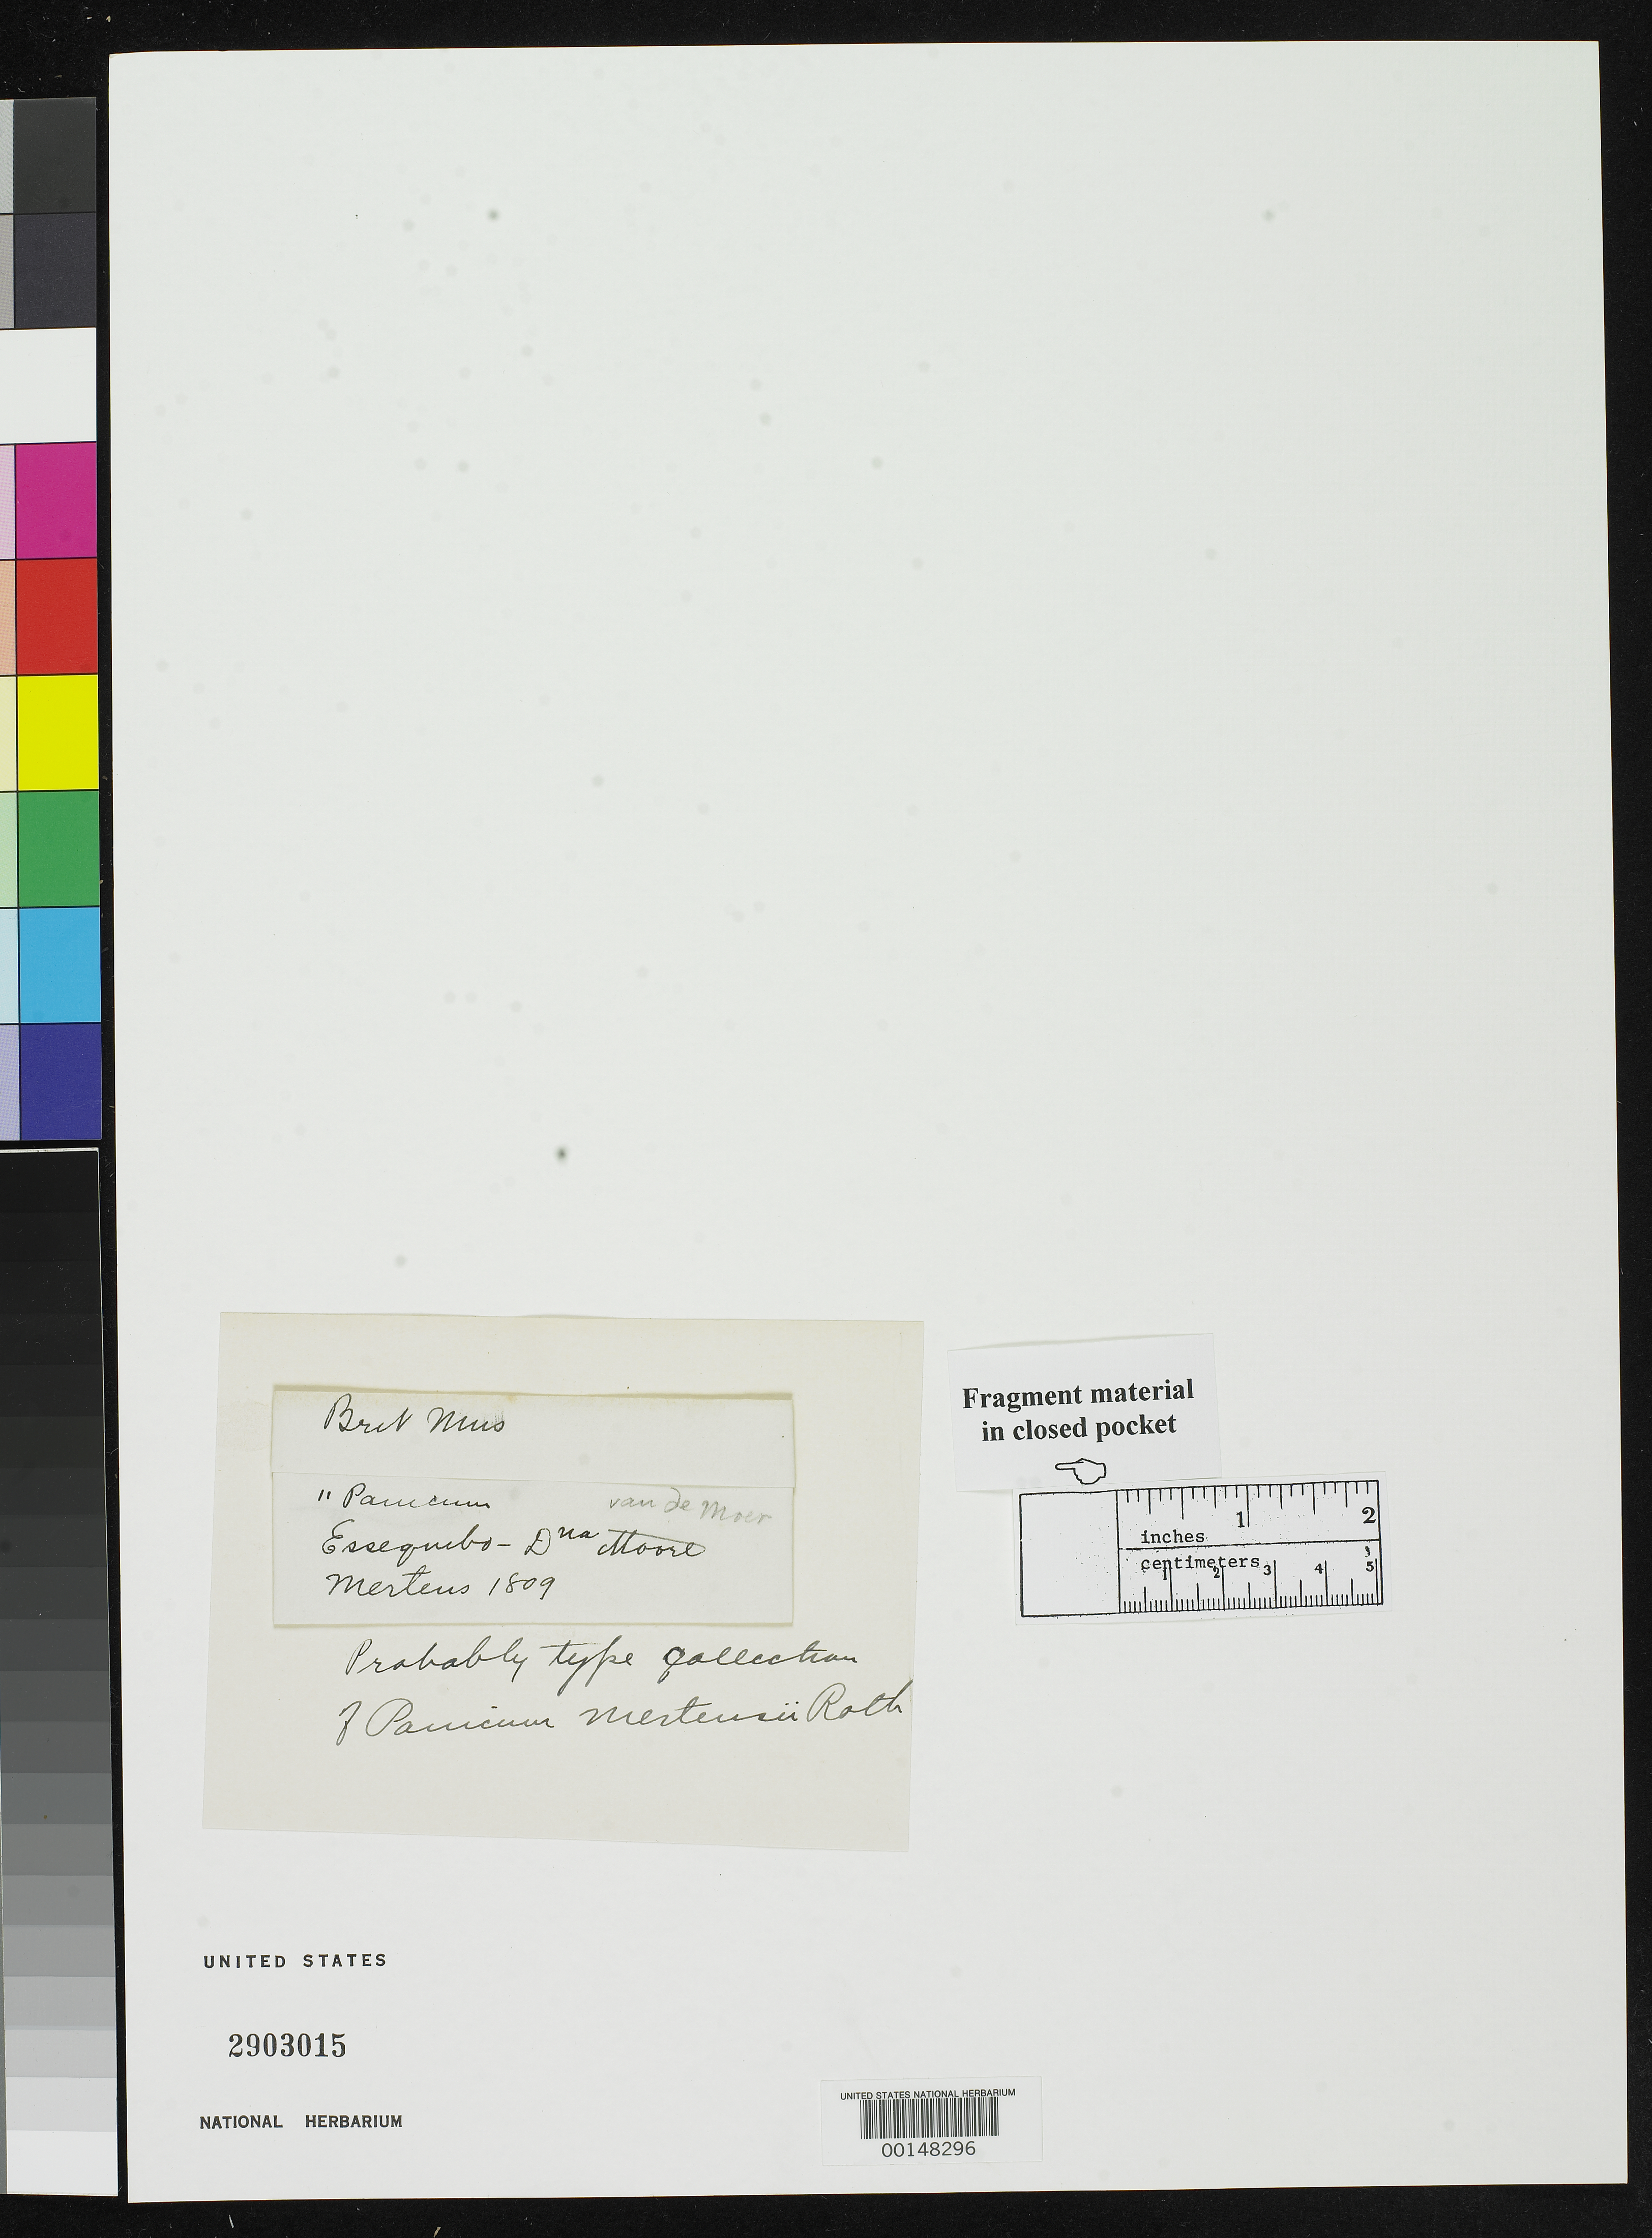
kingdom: Plantae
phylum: Tracheophyta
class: Liliopsida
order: Poales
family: Poaceae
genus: Panicum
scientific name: Panicum mertensii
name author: Roth in Roem. & Schult.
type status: Type Fragment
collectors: K. Mertens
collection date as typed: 1809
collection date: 1809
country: Guyana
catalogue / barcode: US 2903015